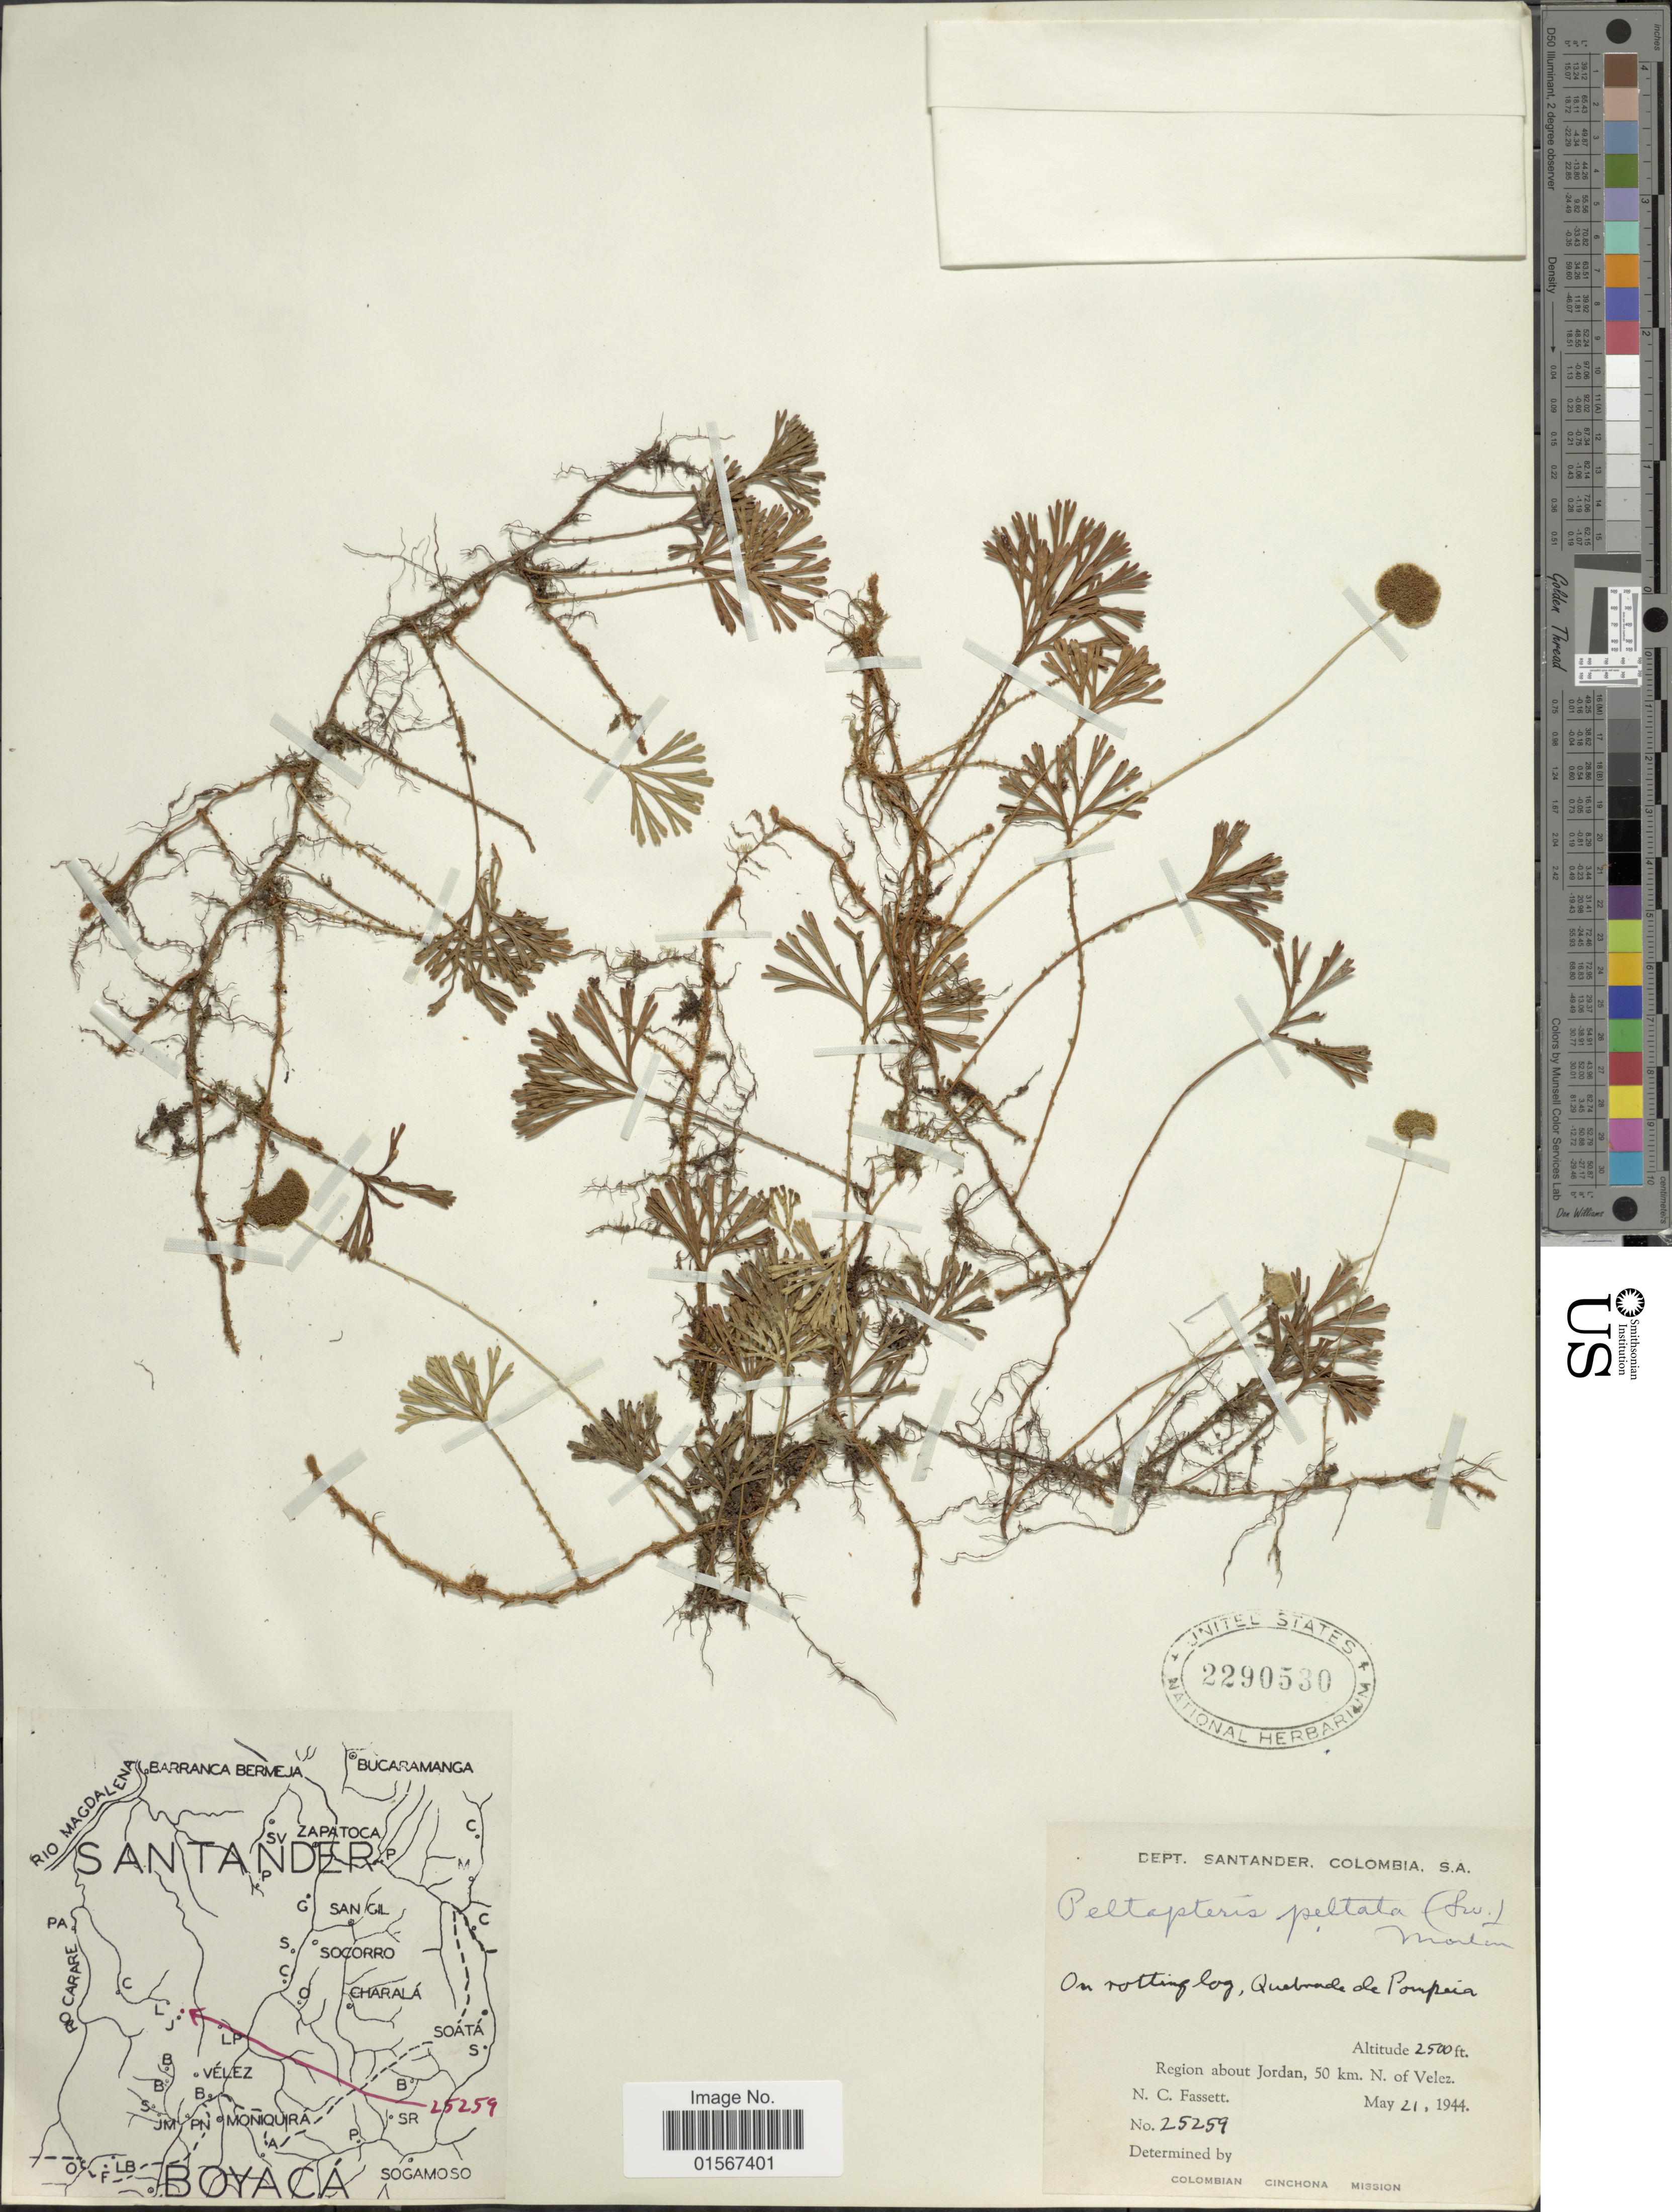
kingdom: Plantae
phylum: Tracheophyta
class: Polypodiopsida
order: Polypodiales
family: Dryopteridaceae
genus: Elaphoglossum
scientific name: Elaphoglossum peltatum f. peltatum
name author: (Sw.) Urb.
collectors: N. C. Fassett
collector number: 25259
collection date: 1944-05-21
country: Colombia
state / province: Santander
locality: Colombia, Dept. Santander, S.A., region about Jordan, 50 km. N. of Velez. On rotting log, Quebrada de Pompeia.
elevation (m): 762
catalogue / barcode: US 2290530